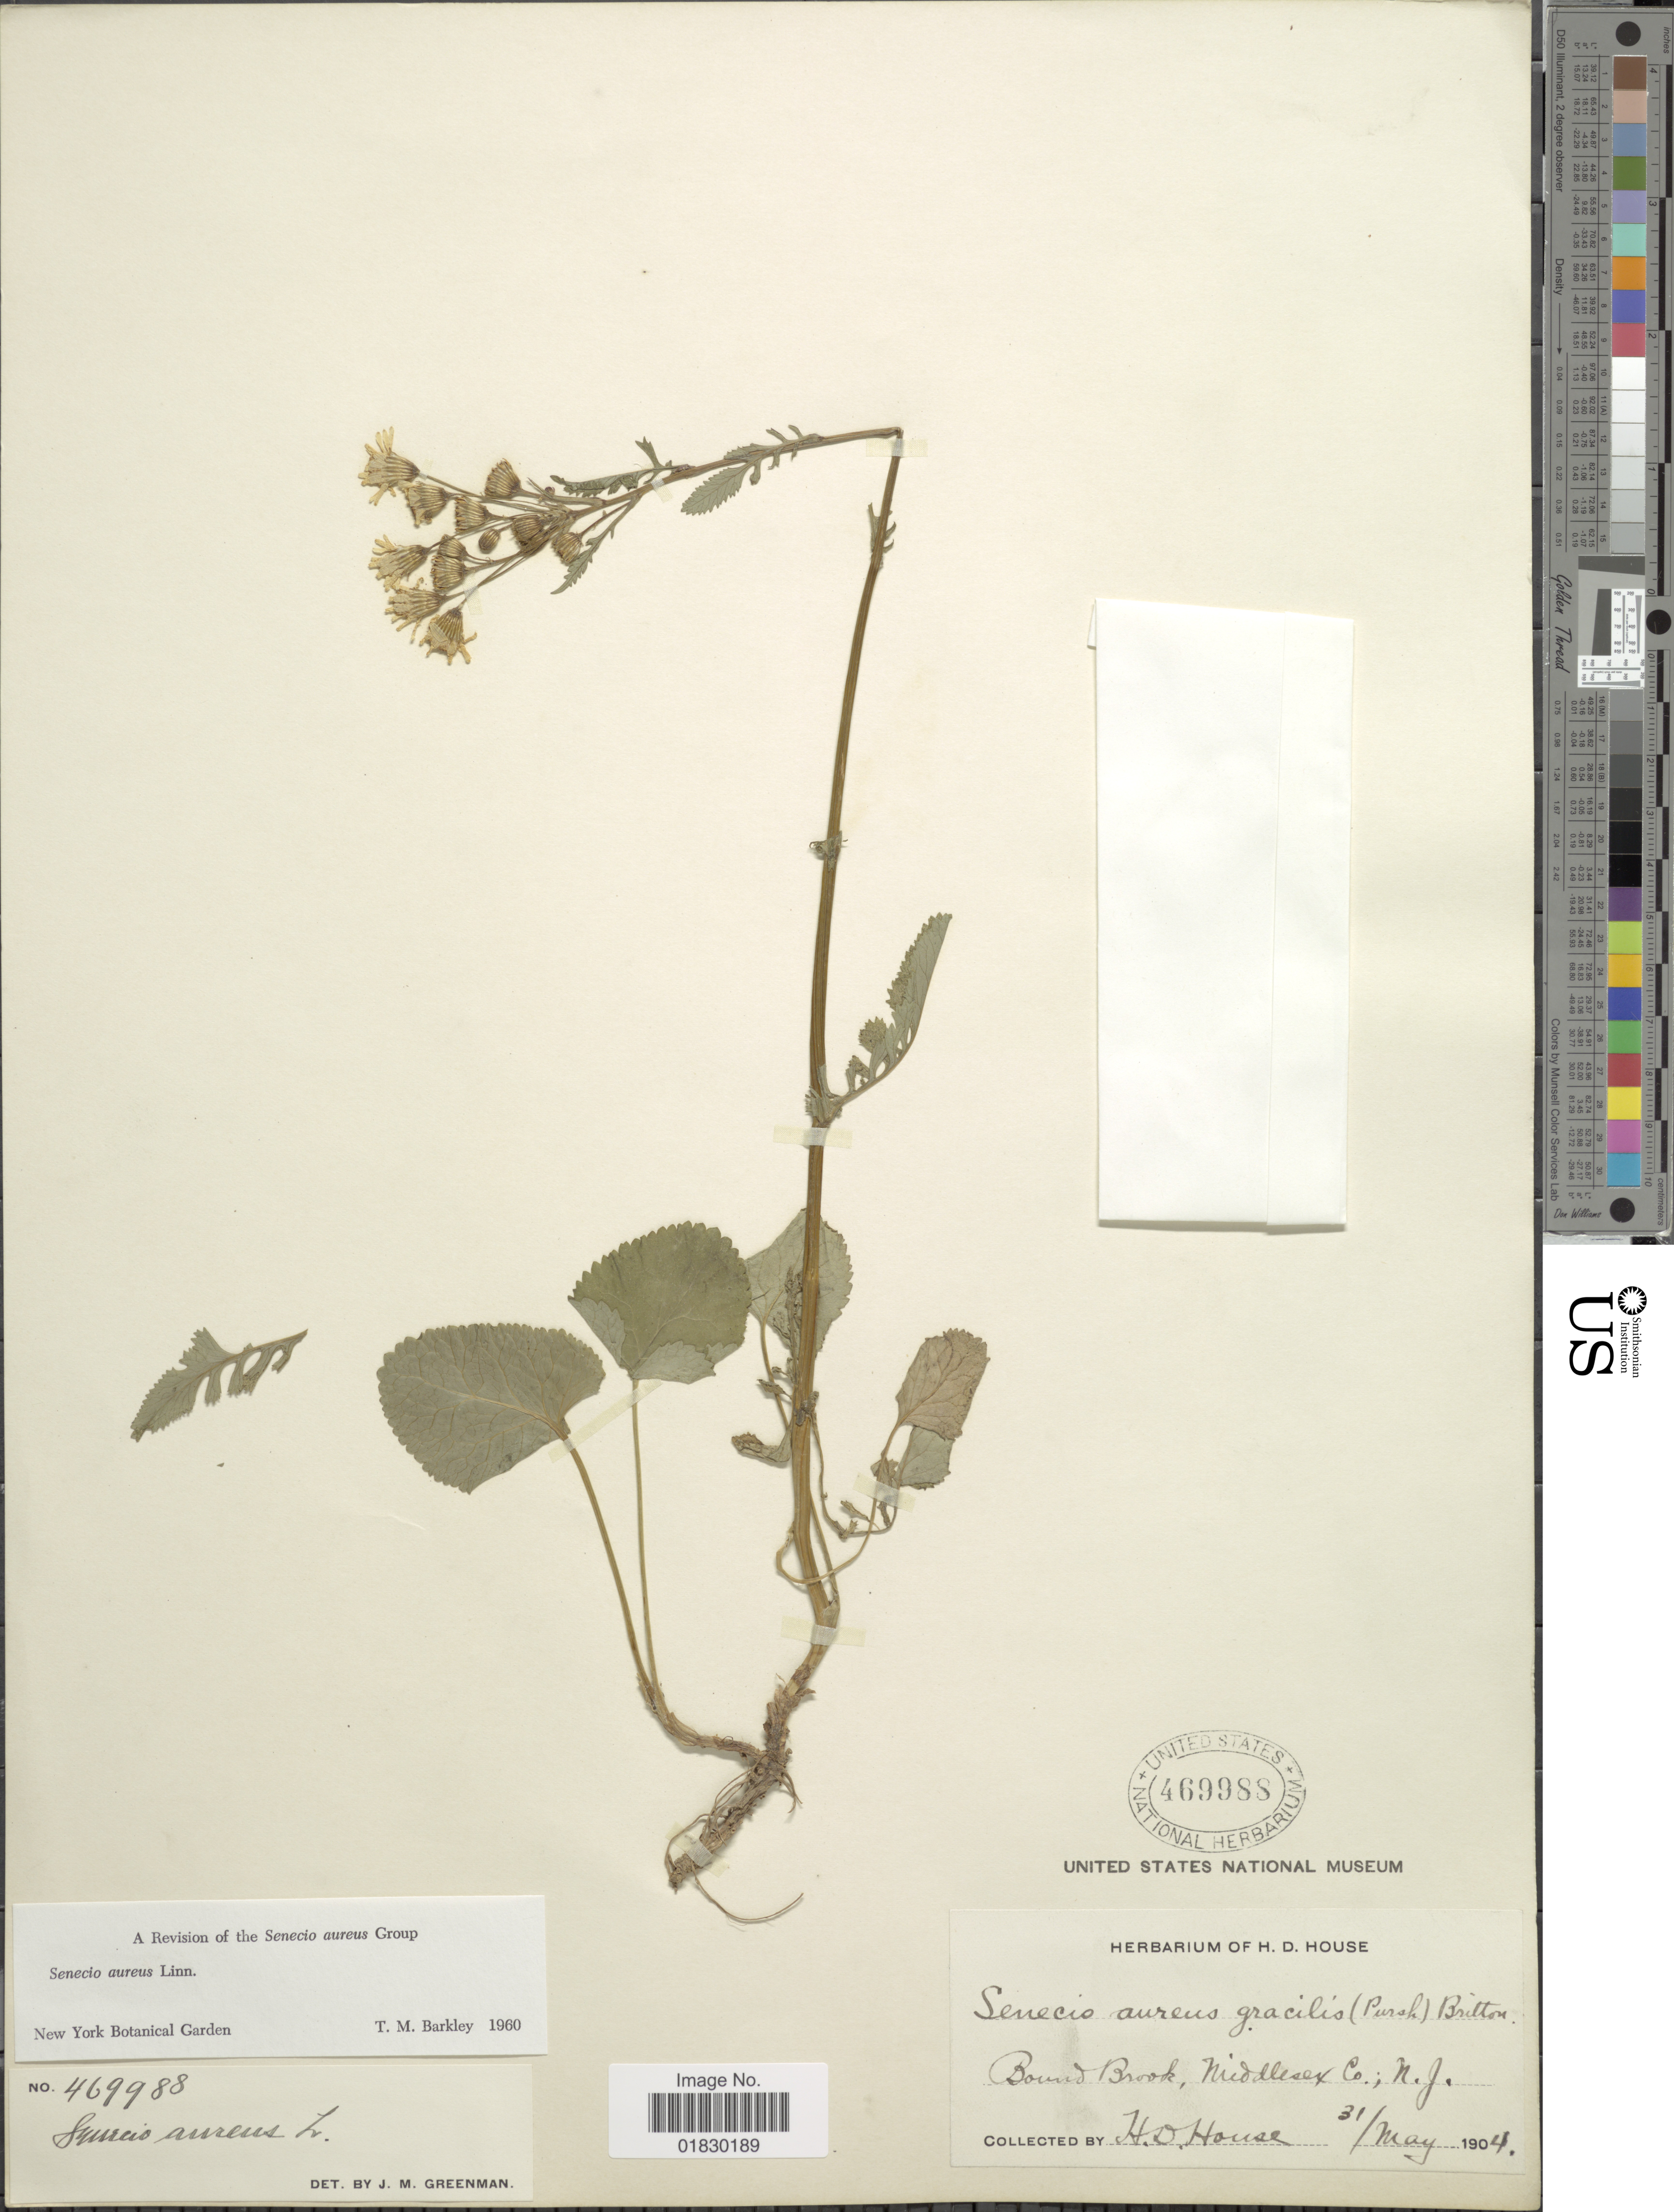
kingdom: Plantae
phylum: Tracheophyta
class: Magnoliopsida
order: Asterales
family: Asteraceae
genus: Packera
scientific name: Packera aurea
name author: (L.) Á. Löve & D. Löve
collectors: H. D. House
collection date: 1904-05-31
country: United States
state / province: New Jersey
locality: Bound Brook, Middlesex Co., N. J.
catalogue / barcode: US 469988